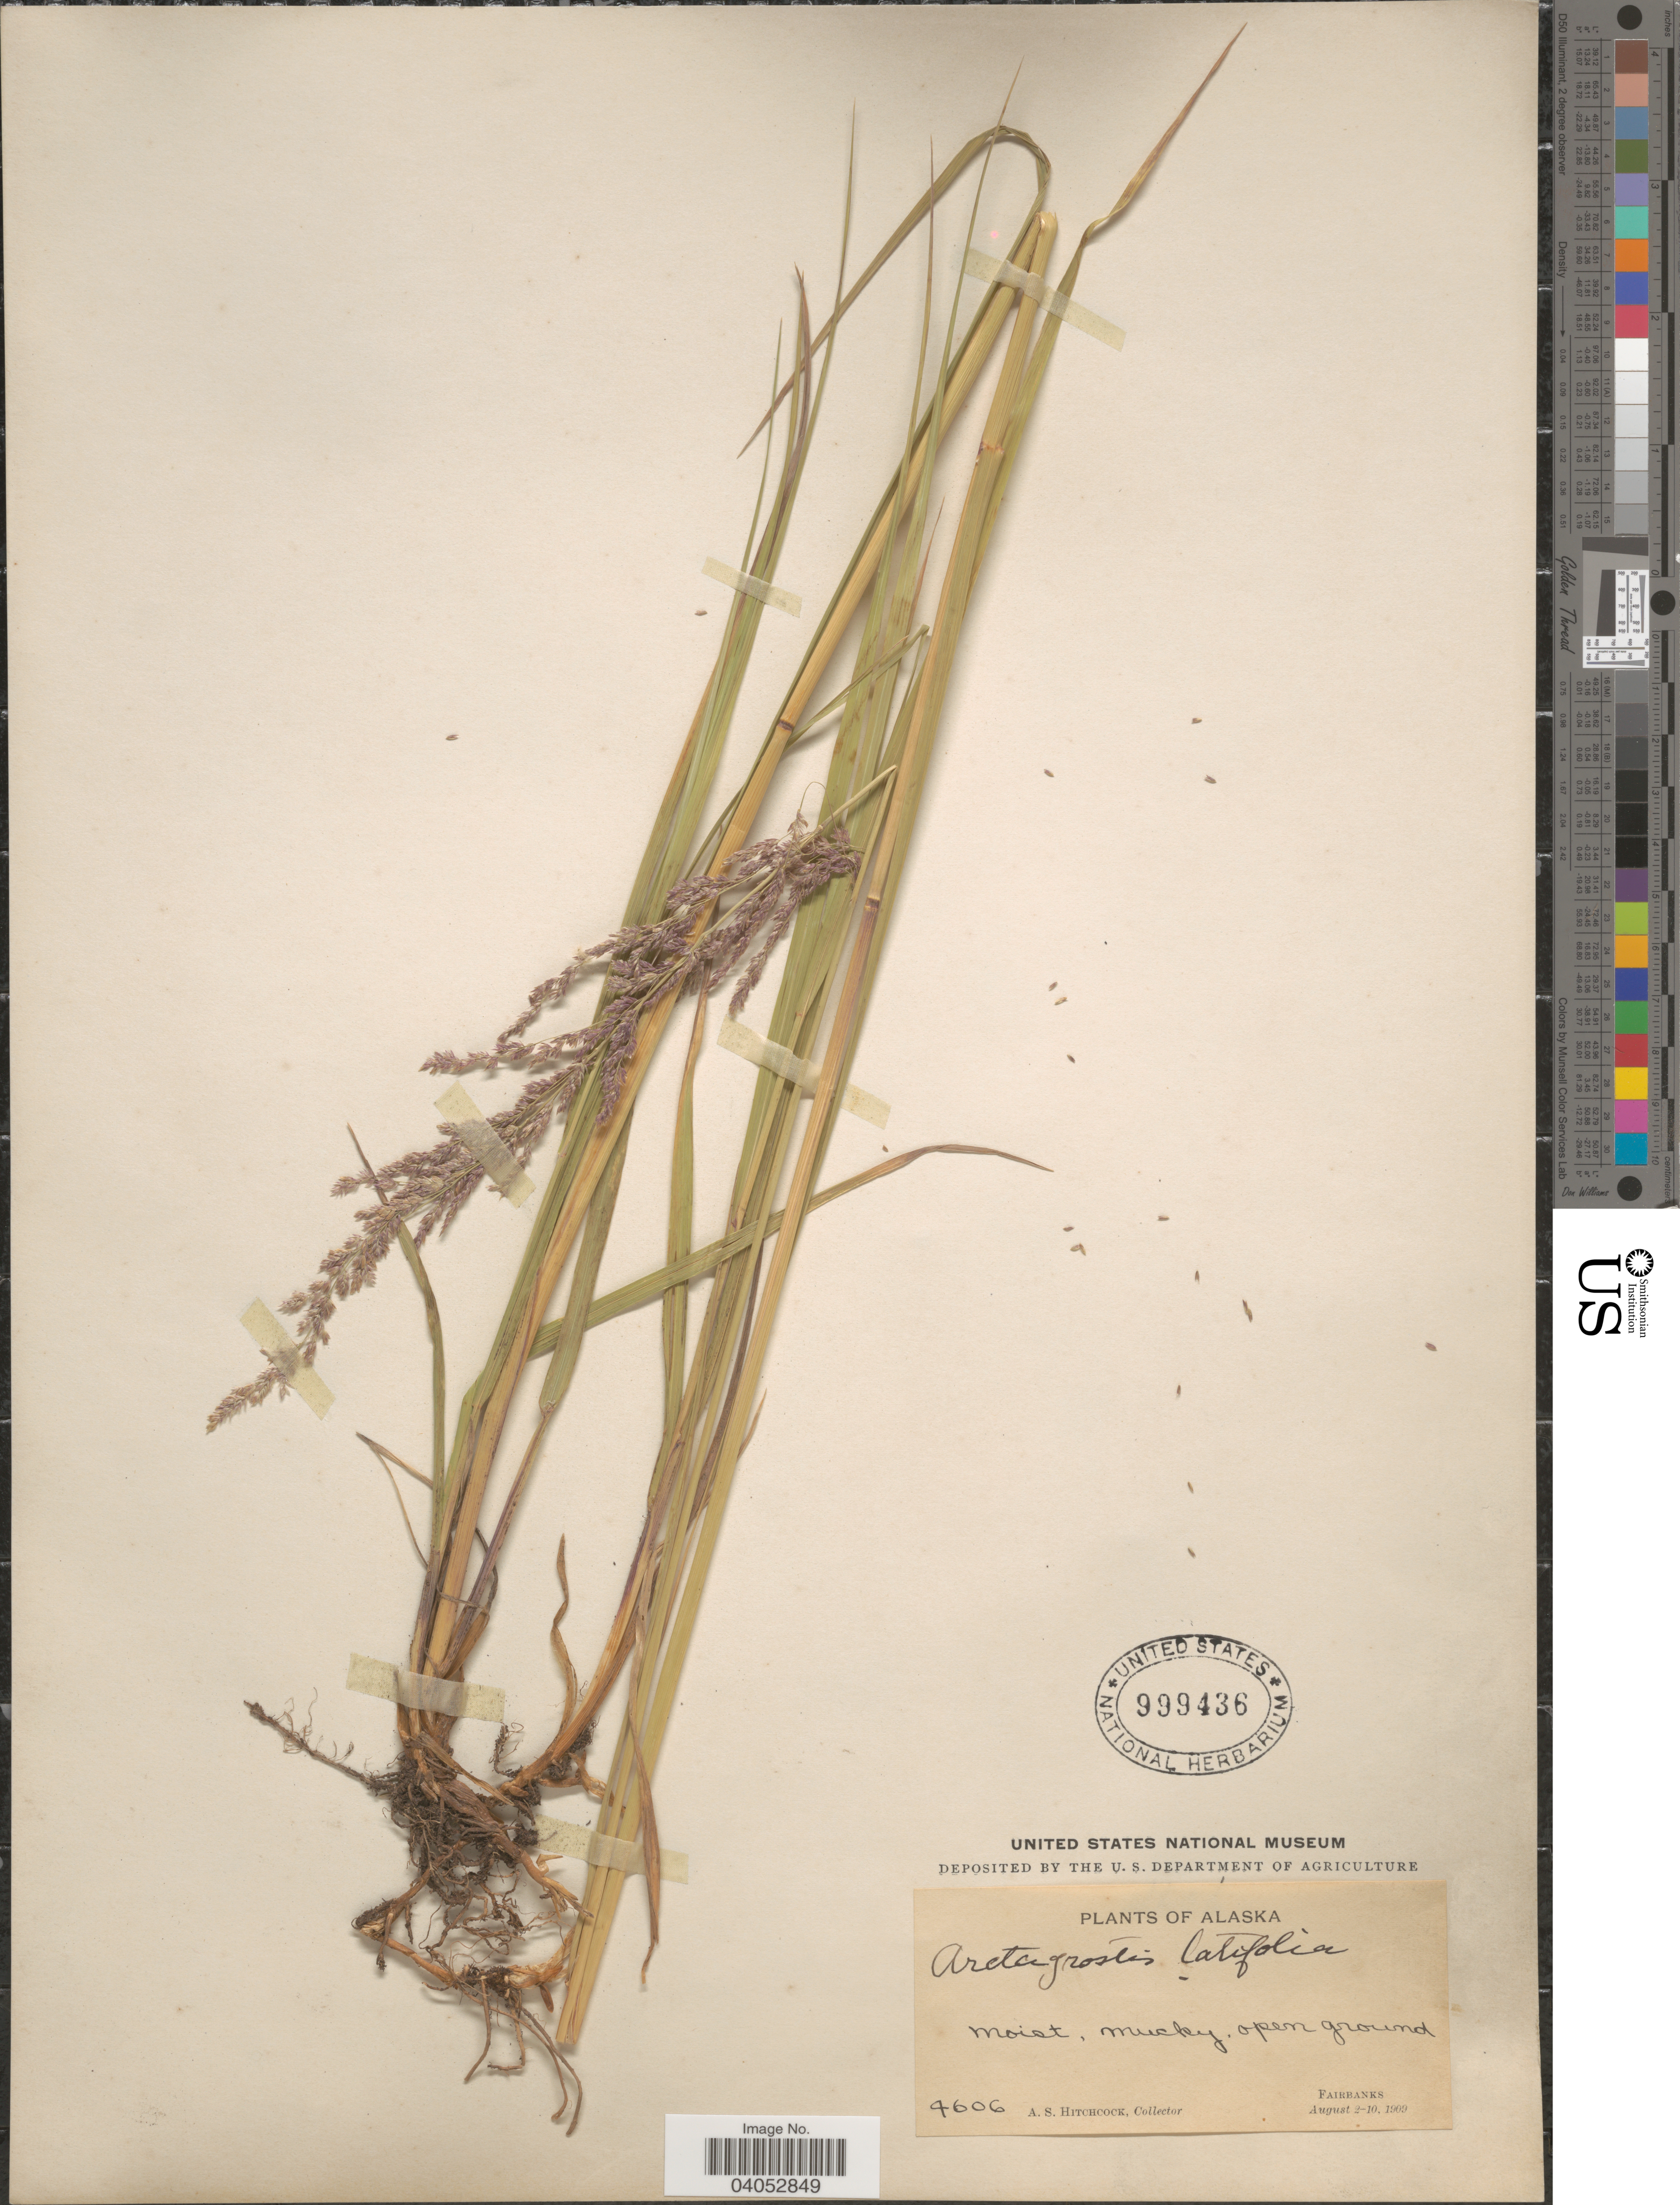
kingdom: Plantae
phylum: Tracheophyta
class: Liliopsida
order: Poales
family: Poaceae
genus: Arctagrostis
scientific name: Arctagrostis latifolia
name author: (R. Br.) Griseb.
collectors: A. S. Hitchcock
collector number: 4606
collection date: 1909-08-02/1909-08-10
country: United States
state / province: Alaska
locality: Fairbanks.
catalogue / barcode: US 999436